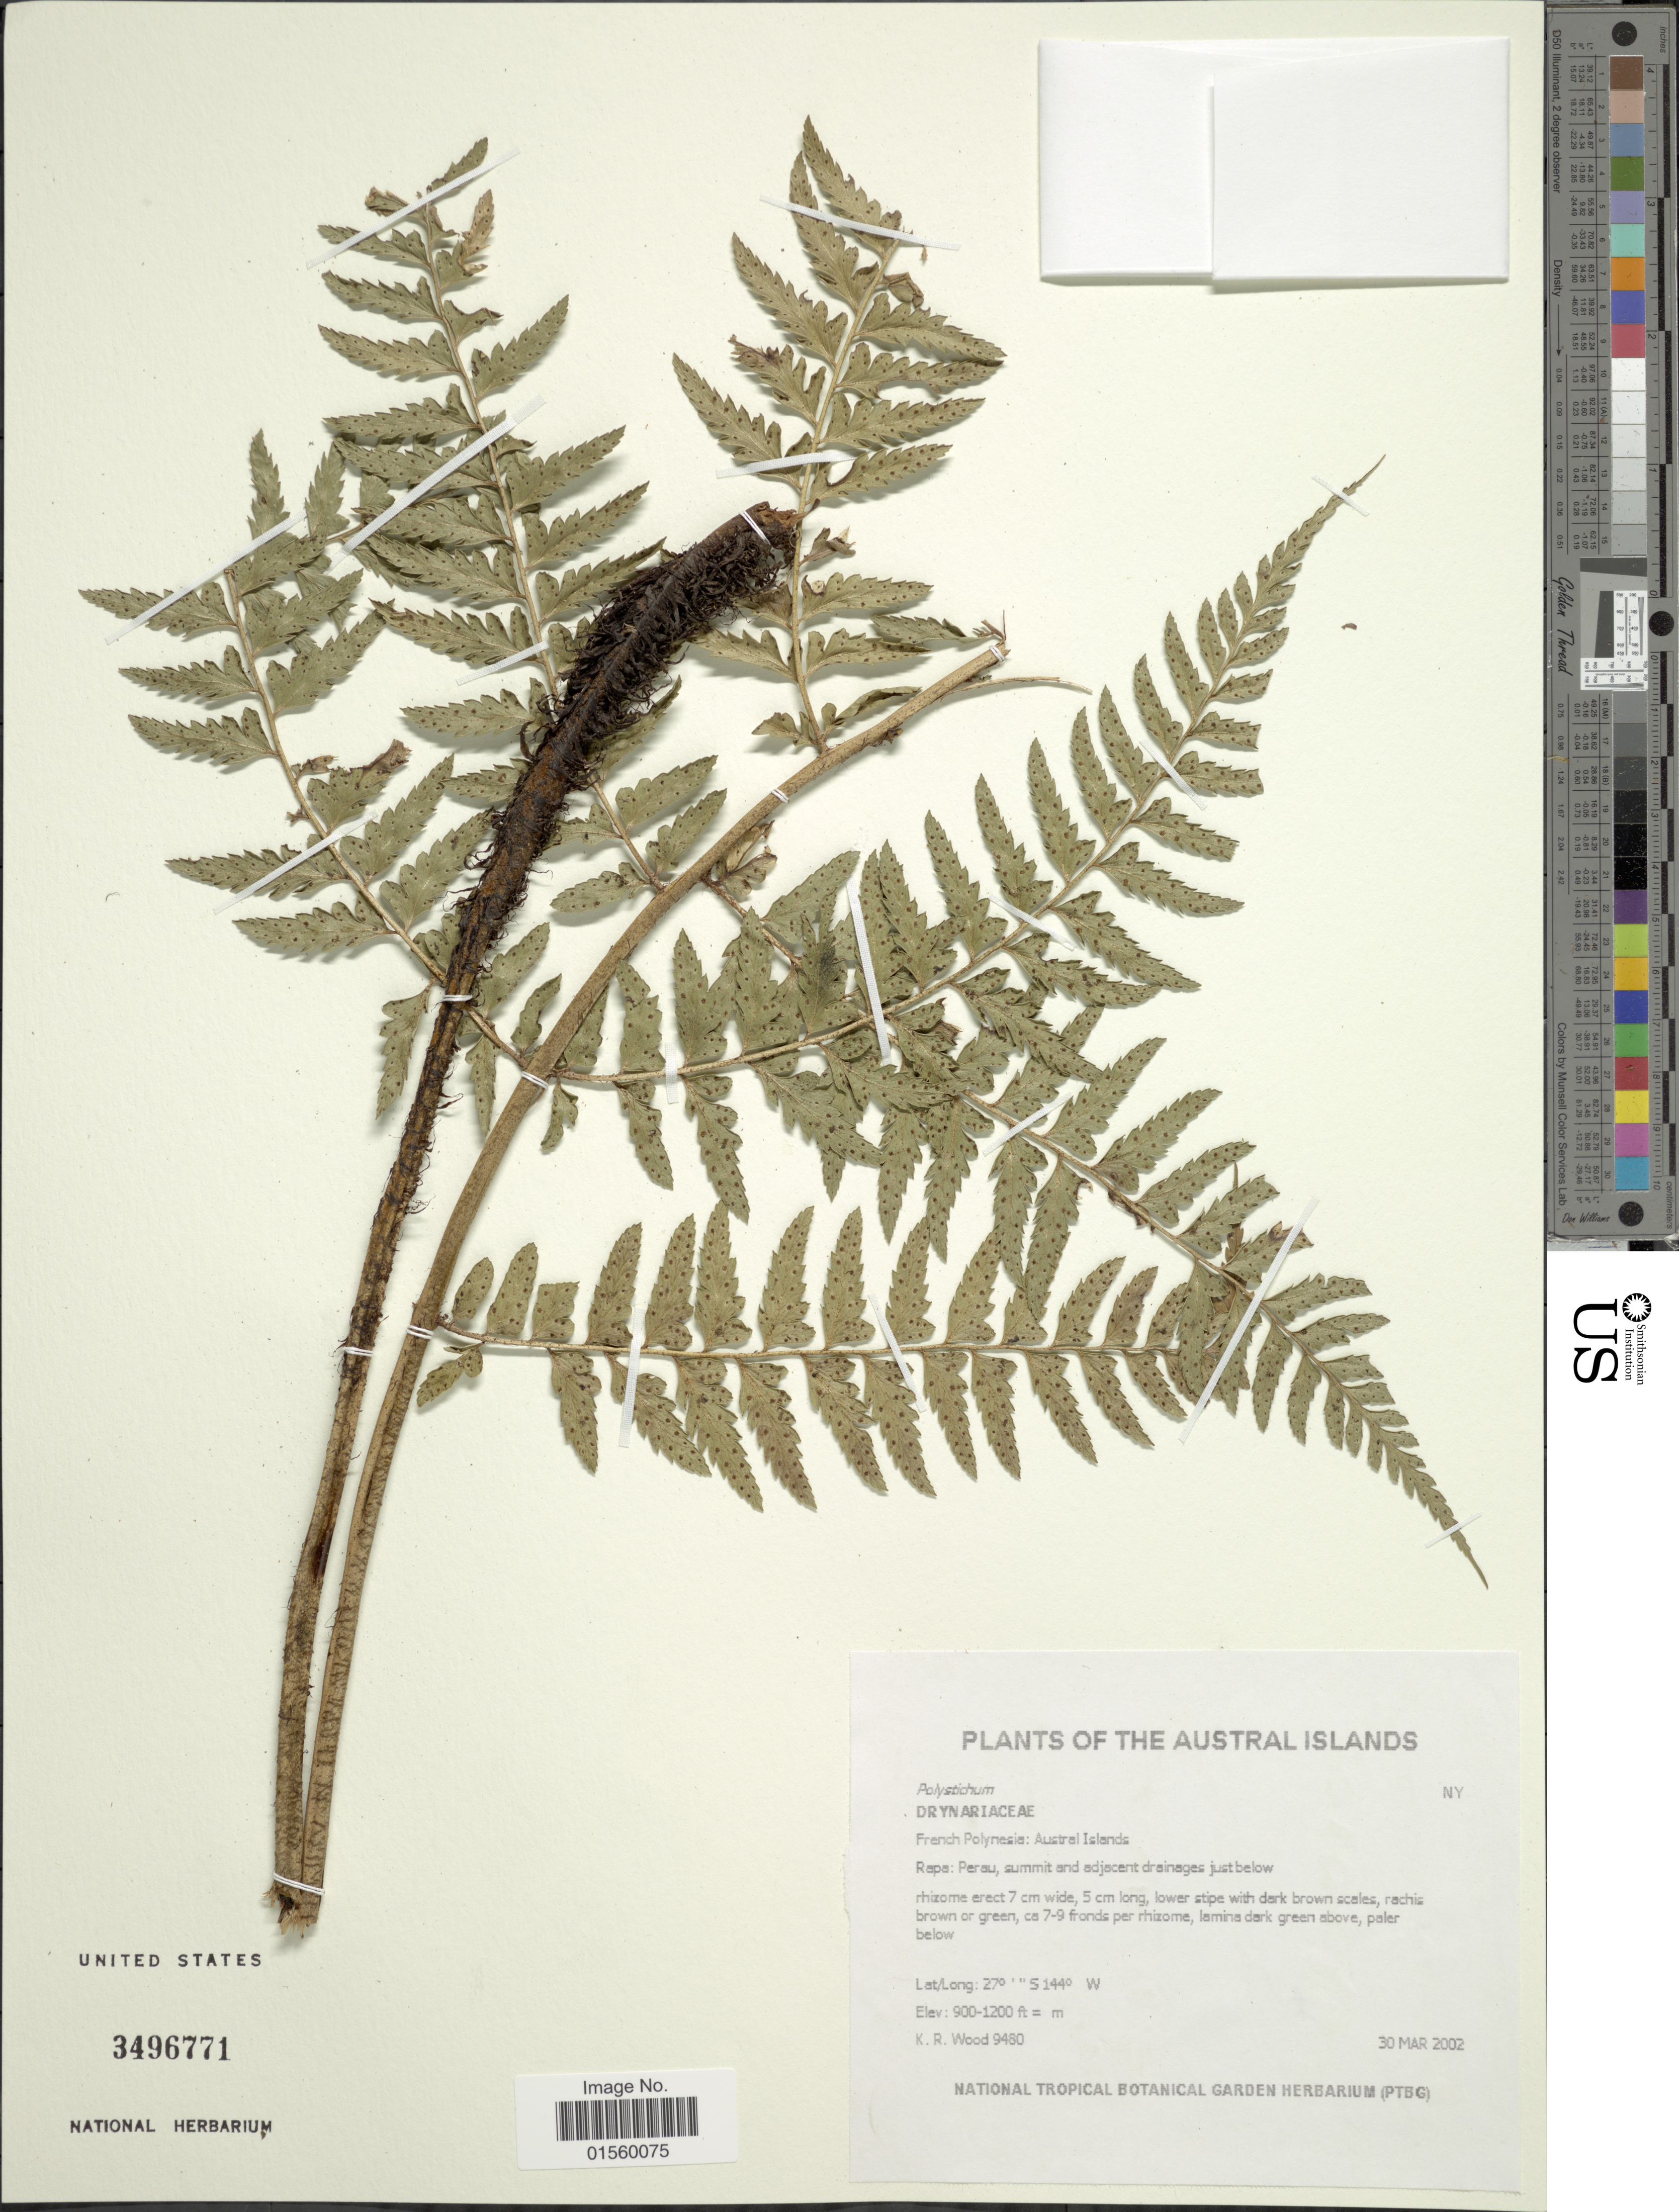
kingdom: Plantae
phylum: Tracheophyta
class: Polypodiopsida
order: Polypodiales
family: Dryopteridaceae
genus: Polystichum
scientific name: Polystichum stokesii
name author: E.D. Br.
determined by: Florence, J.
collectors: K. R. Wood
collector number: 9480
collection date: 2002-03-30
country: French Polynesia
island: Rapa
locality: Austral Islands, Rapa: Perau, summit and adjacent drainages just below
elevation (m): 274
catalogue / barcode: US 3496771